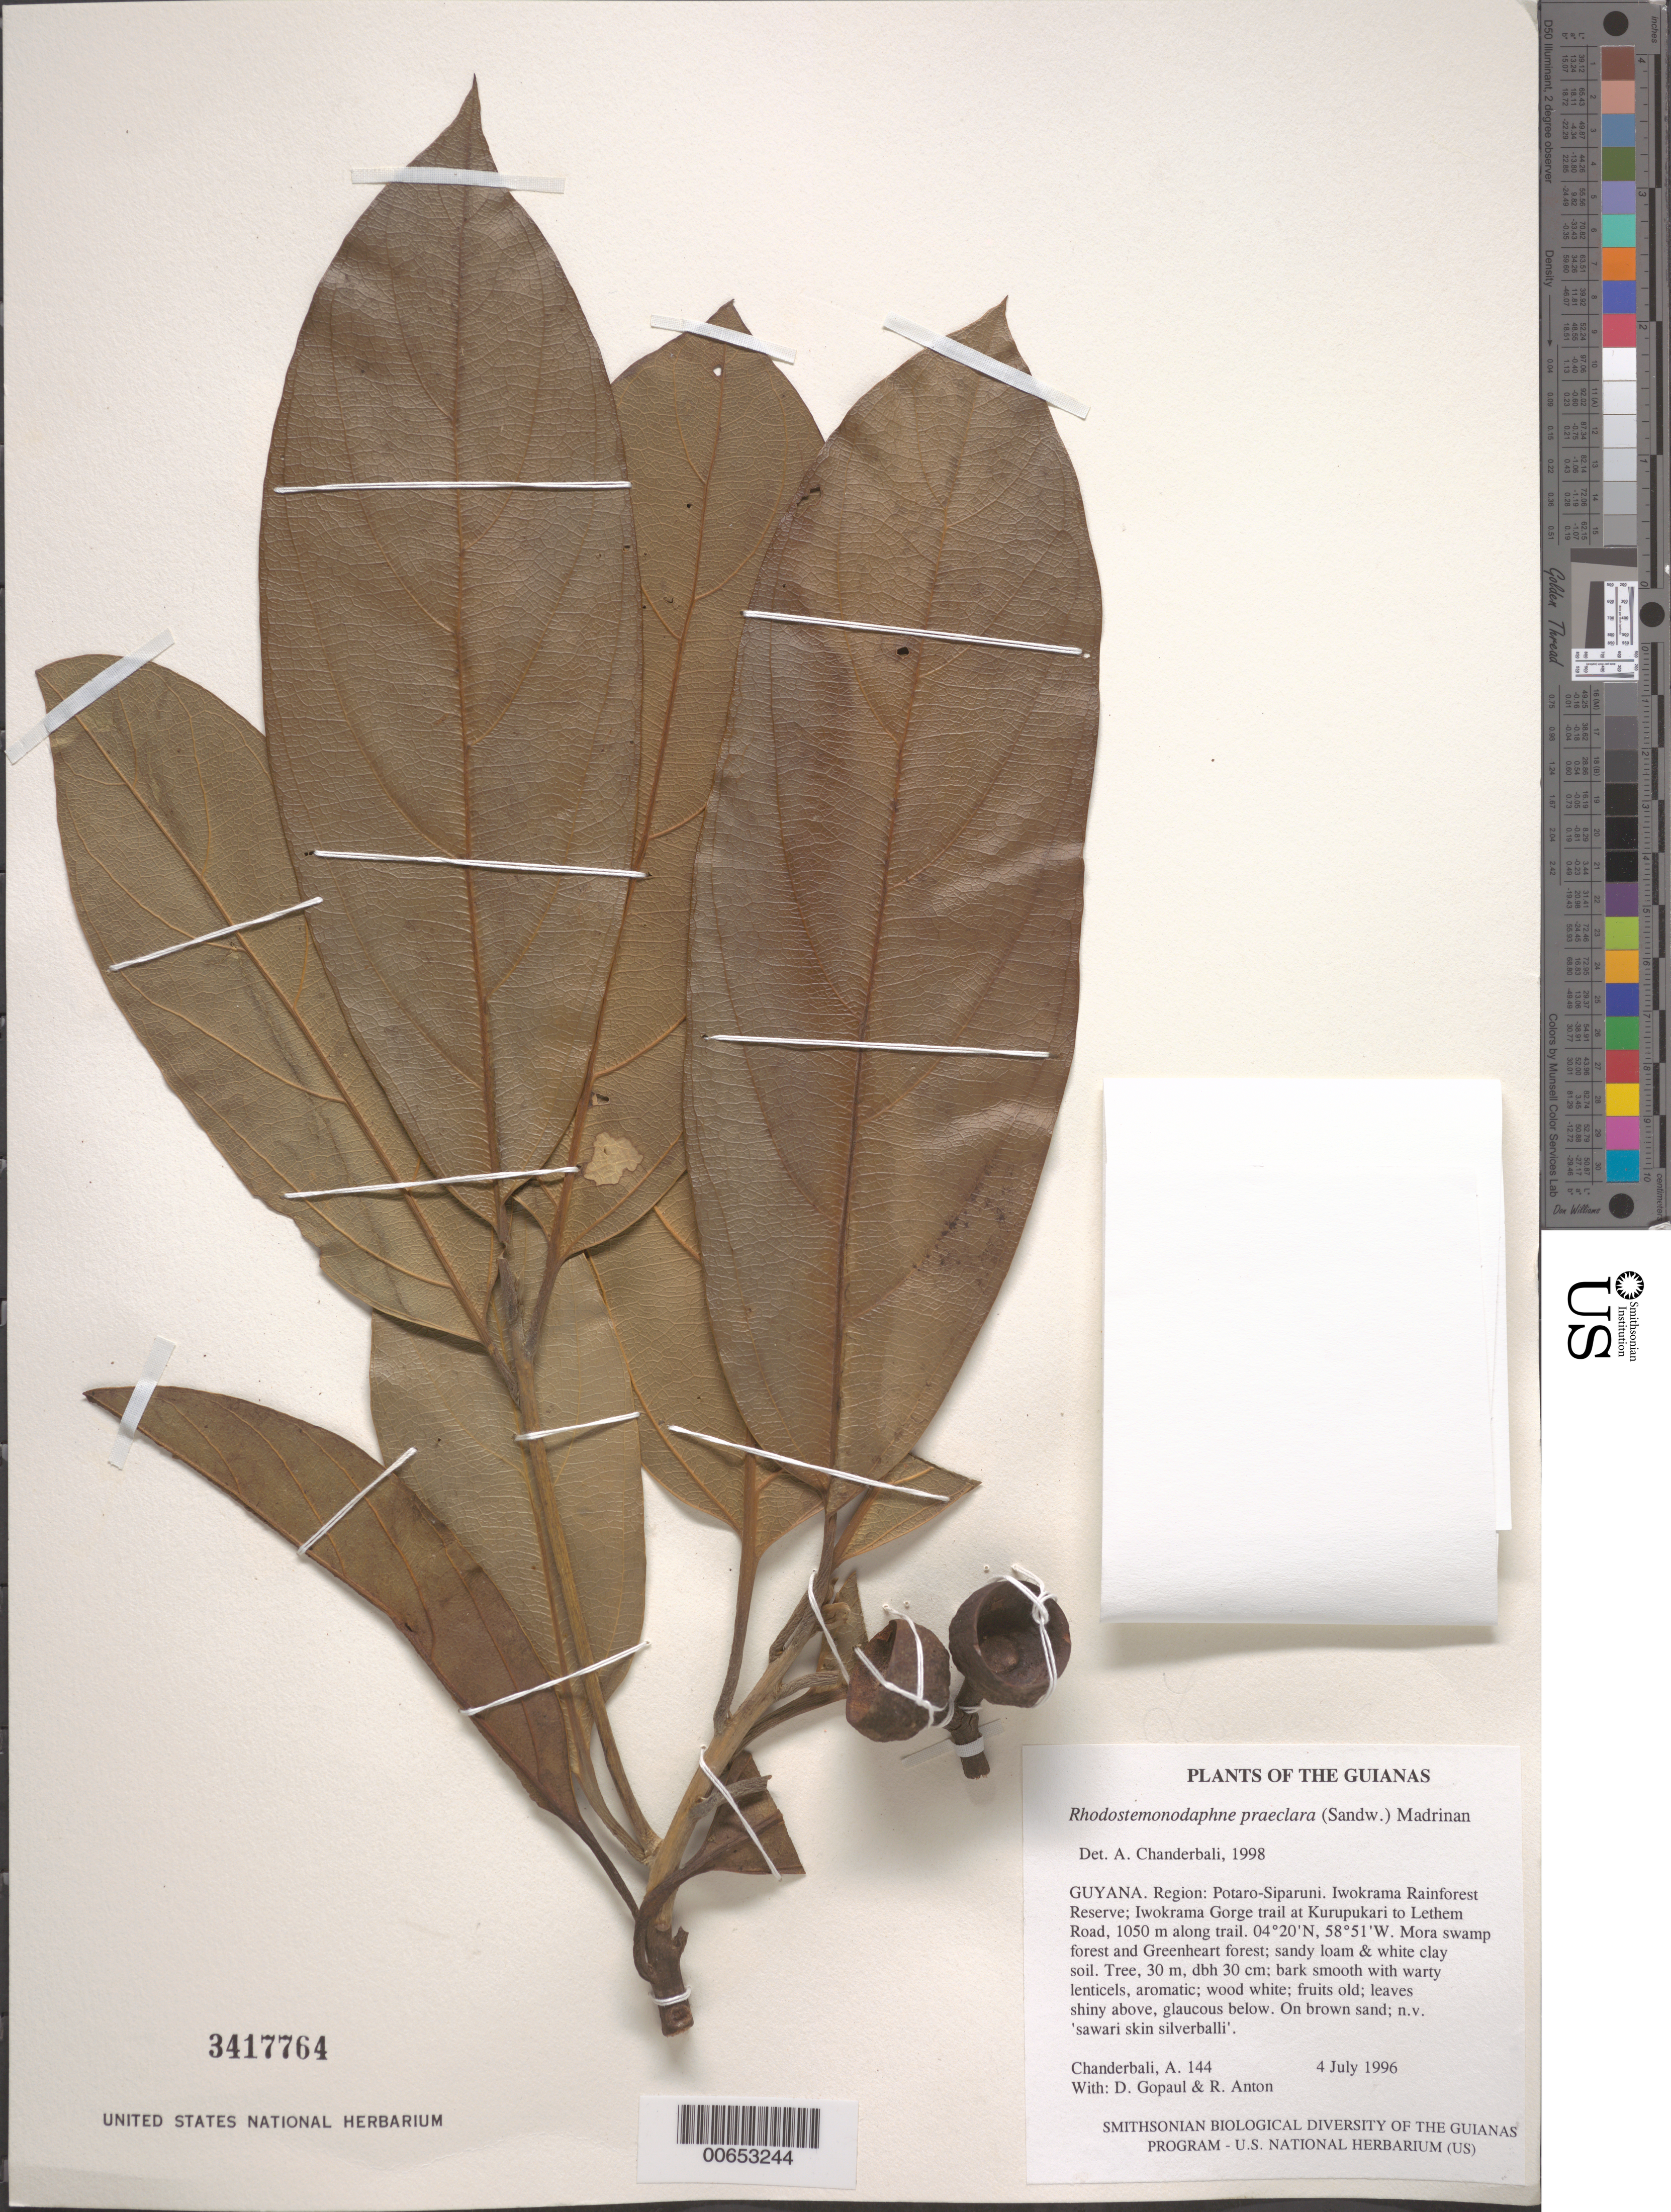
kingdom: Plantae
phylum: Tracheophyta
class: Magnoliopsida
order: Laurales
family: Lauraceae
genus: Rhodostemonodaphne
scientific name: Rhodostemonodaphne praeclara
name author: (Sandwith) Madriñán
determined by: Chanderbali, Andre Shashi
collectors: A. S. Chanderbali, D. Gopaul & R. Anton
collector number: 144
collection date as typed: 4 July 1996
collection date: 1996-07-04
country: Guyana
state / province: Potaro-Siparuni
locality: Iwokrama Rainforest Reserve; Iwokrama Gorge trail at Kurupukari to Lethem Road, 1050 m along trail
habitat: Mora swamp forest and Greenheart forest; sandy loam & white clay soil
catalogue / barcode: US 3417764